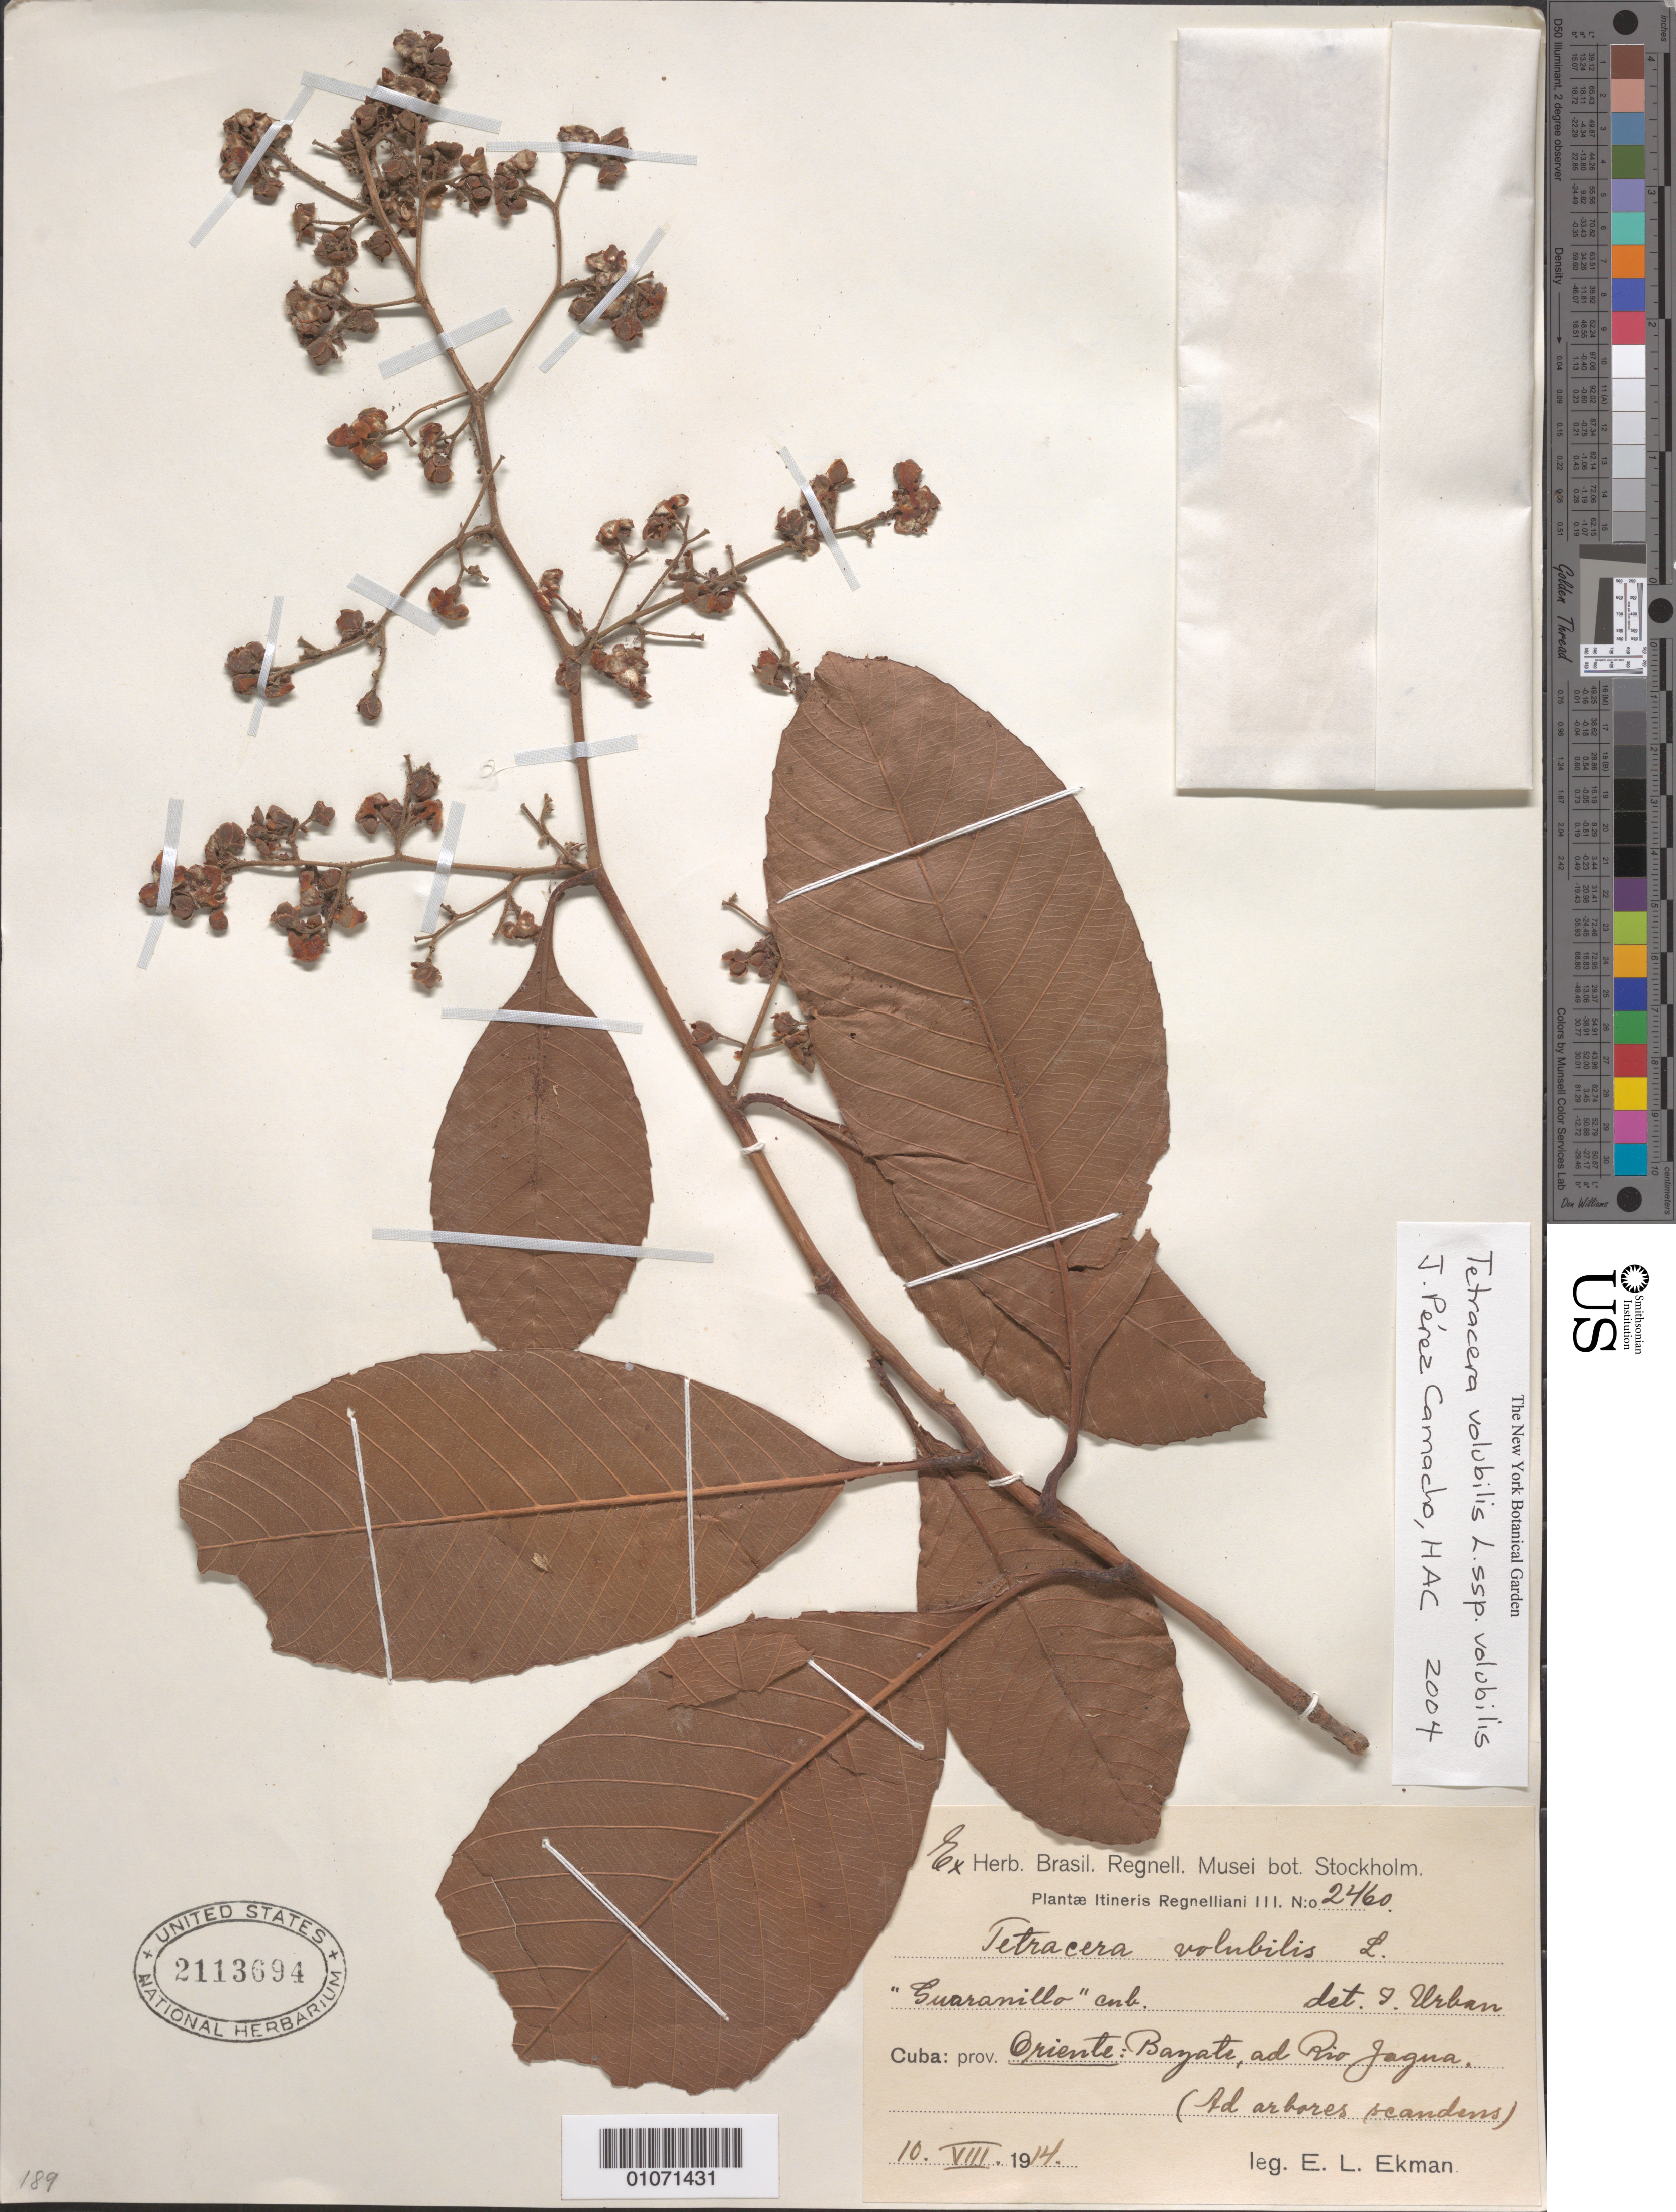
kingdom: Plantae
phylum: Tracheophyta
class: Magnoliopsida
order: Dilleniales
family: Dilleniaceae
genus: Tetracera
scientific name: Tetracera volubilis subsp. volubilis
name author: L.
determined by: Peréz-Camacho, J.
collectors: E. L. Ekman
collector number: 2460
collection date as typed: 10 Aug 1914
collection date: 1914-08-10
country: Cuba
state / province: Oriente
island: Cuba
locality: Bayate, ad Río Jagua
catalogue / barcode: US 2113694